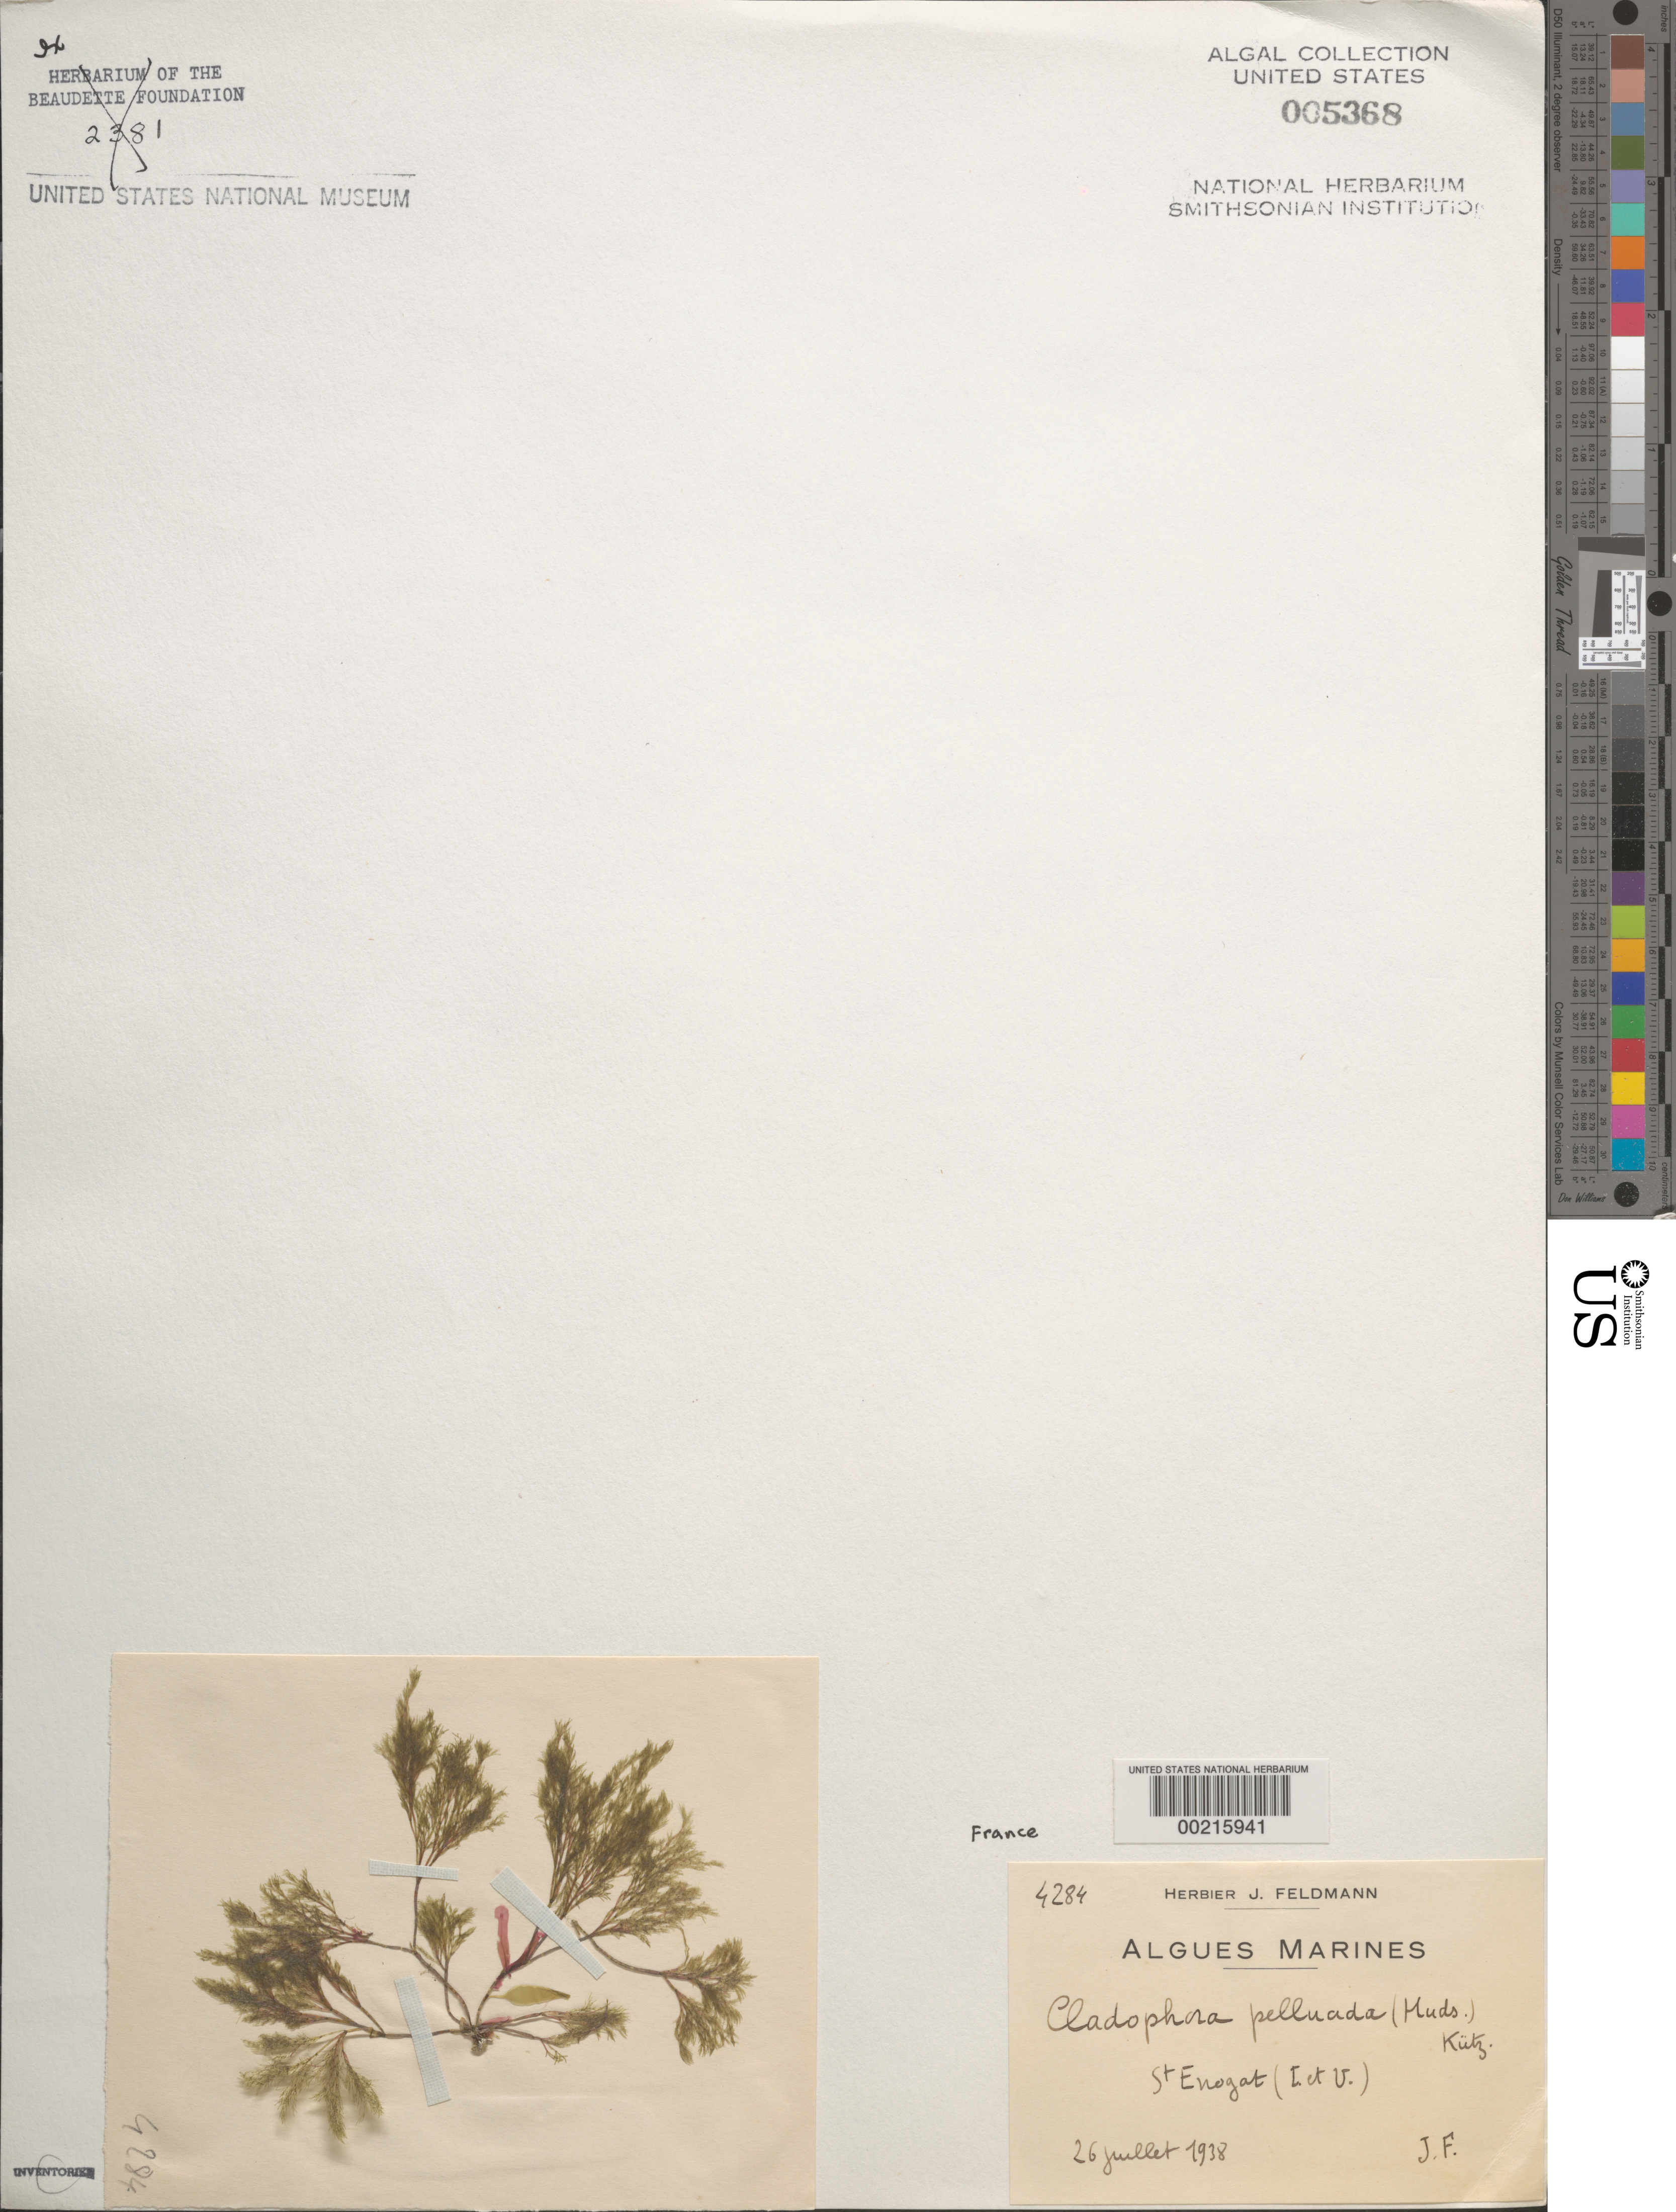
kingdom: Plantae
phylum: Chlorophyta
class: Ulvophyceae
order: Cladophorales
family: Cladophoraceae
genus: Lychaete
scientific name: Lychaete pellucida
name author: (Hudson) M.J. Wynne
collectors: J. Feldmann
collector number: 4284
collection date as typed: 26 Jul 1938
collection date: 1938-07-26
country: France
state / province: Bretagne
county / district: Ille-et-Vilaine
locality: St. Enogat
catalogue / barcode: US 5368